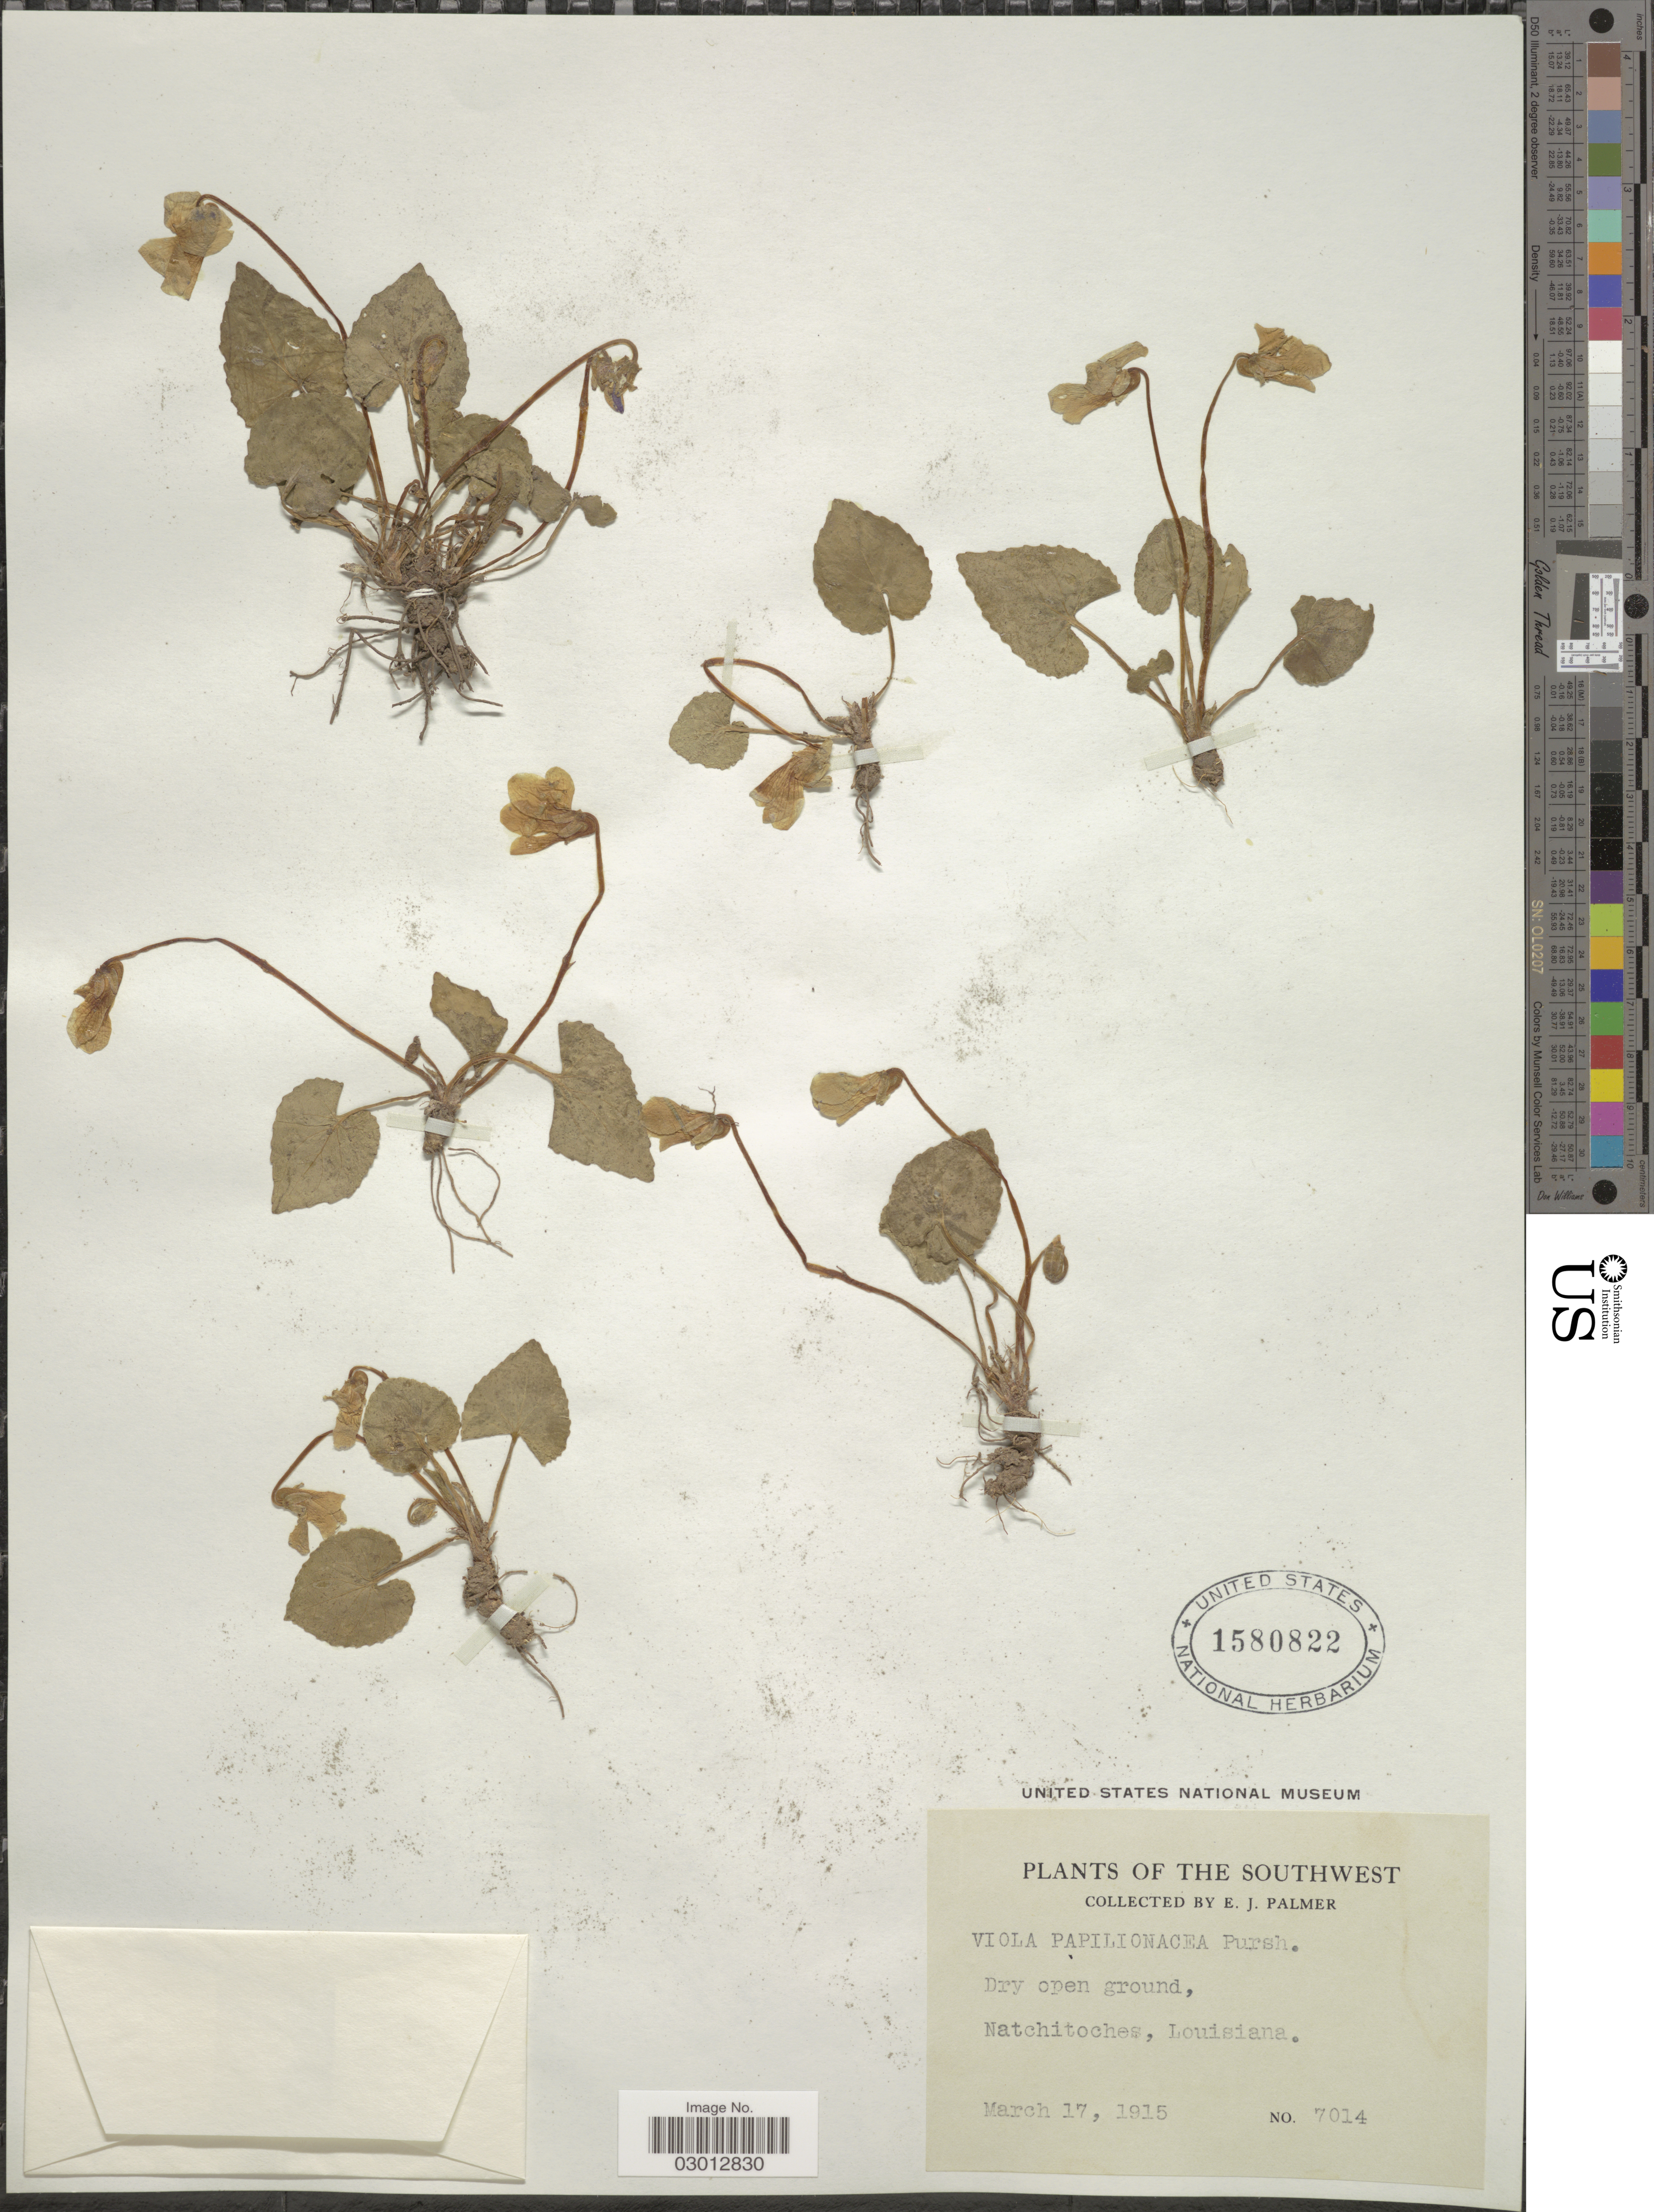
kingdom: Plantae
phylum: Tracheophyta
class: Magnoliopsida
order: Malpighiales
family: Violaceae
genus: Viola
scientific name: Viola papilionacea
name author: Pursh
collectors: E. J. Palmer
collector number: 7014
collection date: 1915-03-17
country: United States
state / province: Louisiana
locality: The Southwest. Natchitoches.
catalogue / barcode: US 1580822